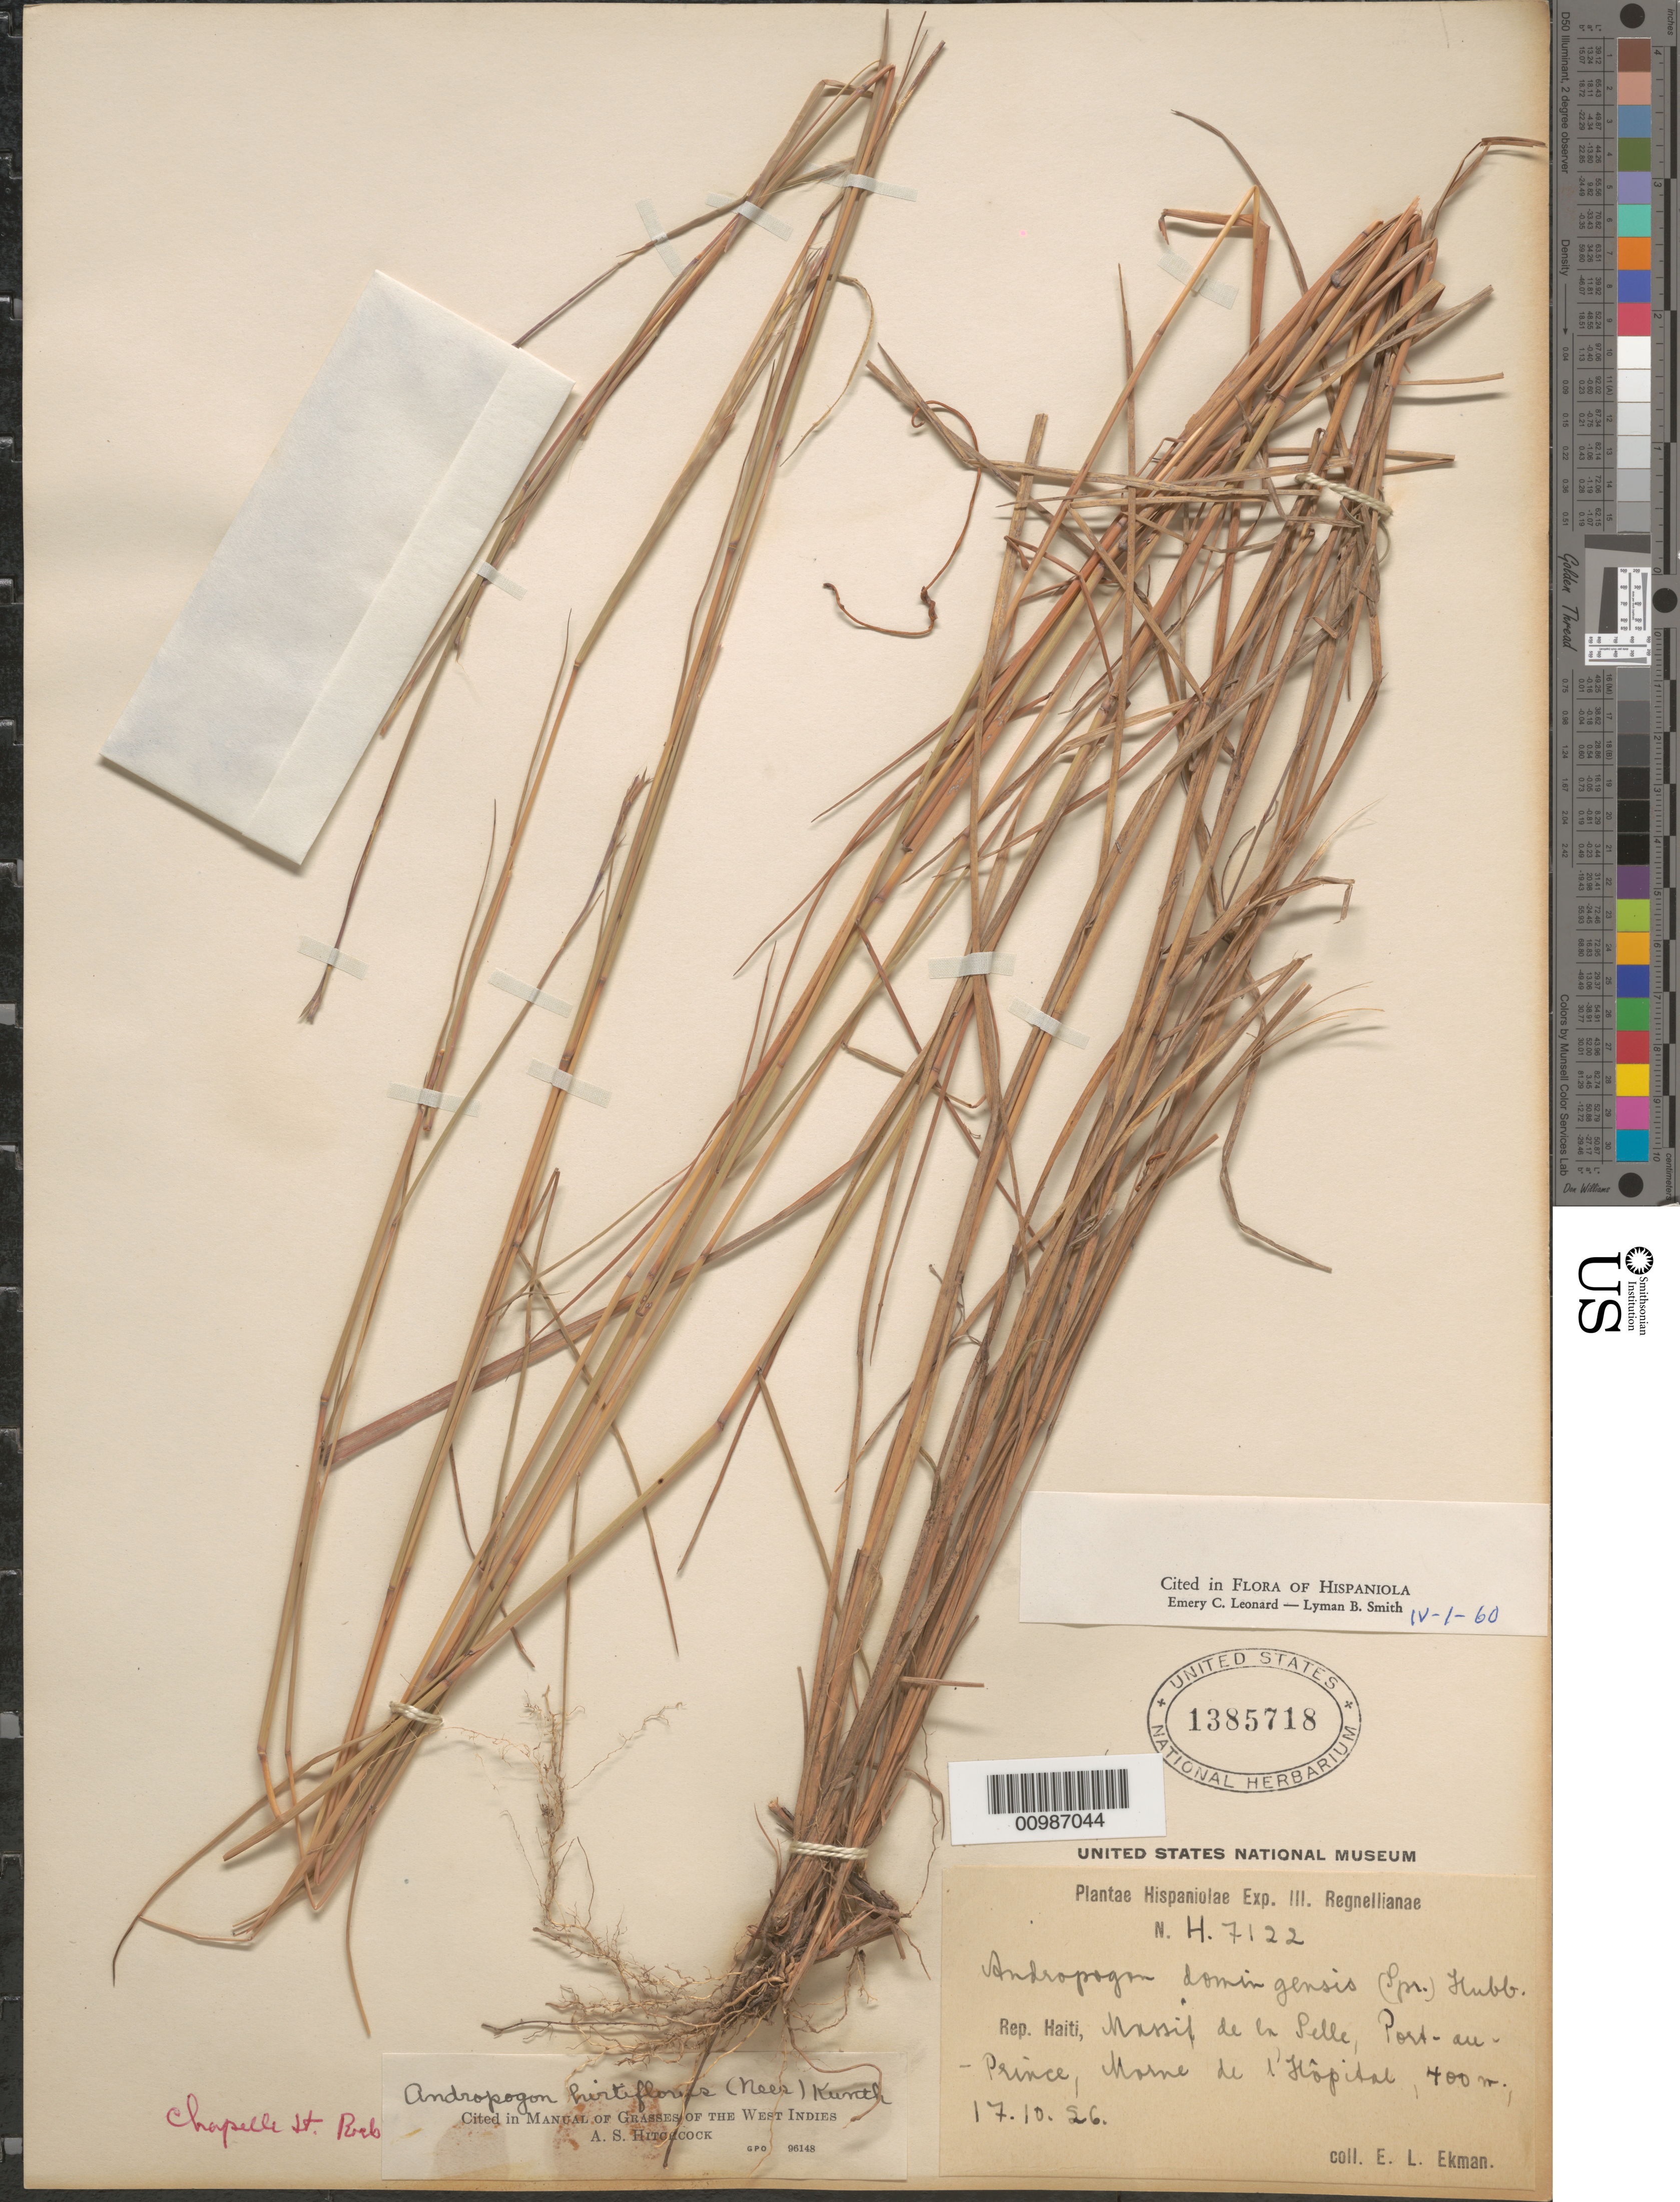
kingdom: Plantae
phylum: Tracheophyta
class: Liliopsida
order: Poales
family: Poaceae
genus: Andropogon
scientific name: Andropogon hirtiflorus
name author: (Nees) Kunth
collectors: E. L. Ekman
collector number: H 7122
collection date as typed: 17 Oct 1926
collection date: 1926-10-17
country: Haiti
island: Hispaniola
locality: Massif de la Pelle, Port-au-Prince, Morne de l'Hopital.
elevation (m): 400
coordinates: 0 N, 0 E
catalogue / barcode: US 1385718